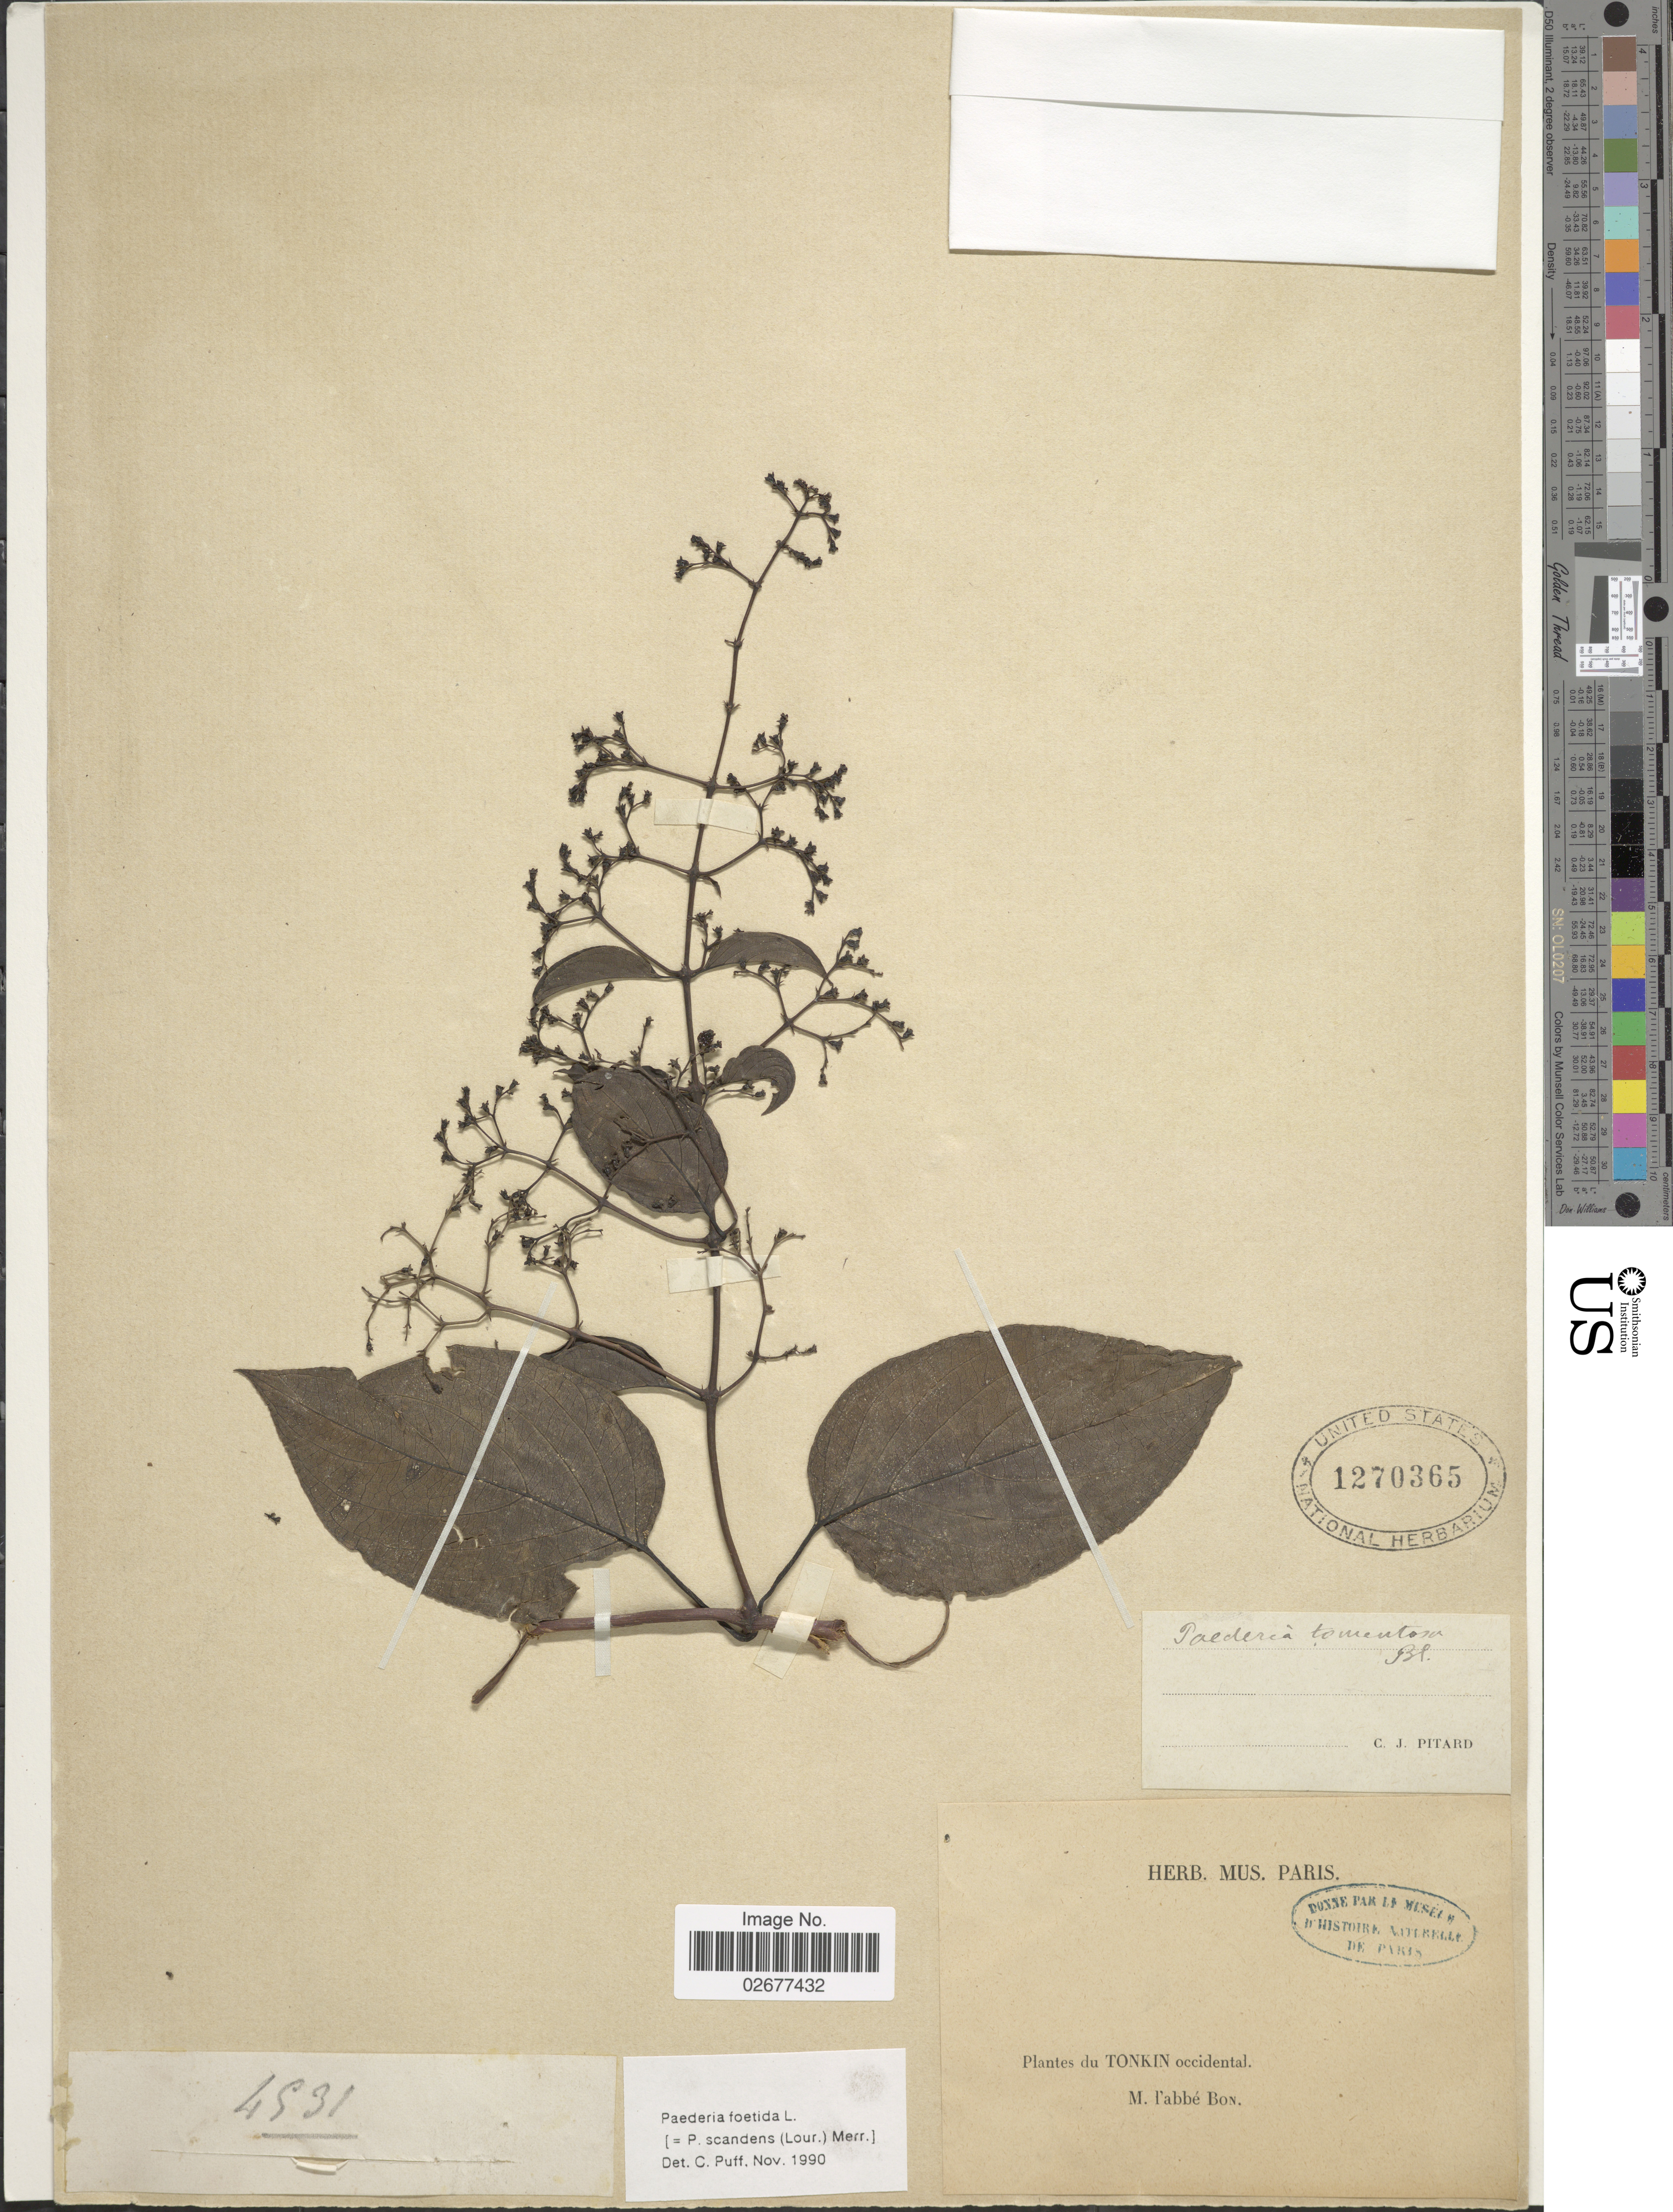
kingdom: Plantae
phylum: Tracheophyta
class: Magnoliopsida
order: Gentianales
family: Rubiaceae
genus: Paederia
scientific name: Paederia foetida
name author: L.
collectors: H. F. Bon & C. Pitard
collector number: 4931*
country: Vietnam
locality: Tonkin Occidental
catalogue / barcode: US 1270365